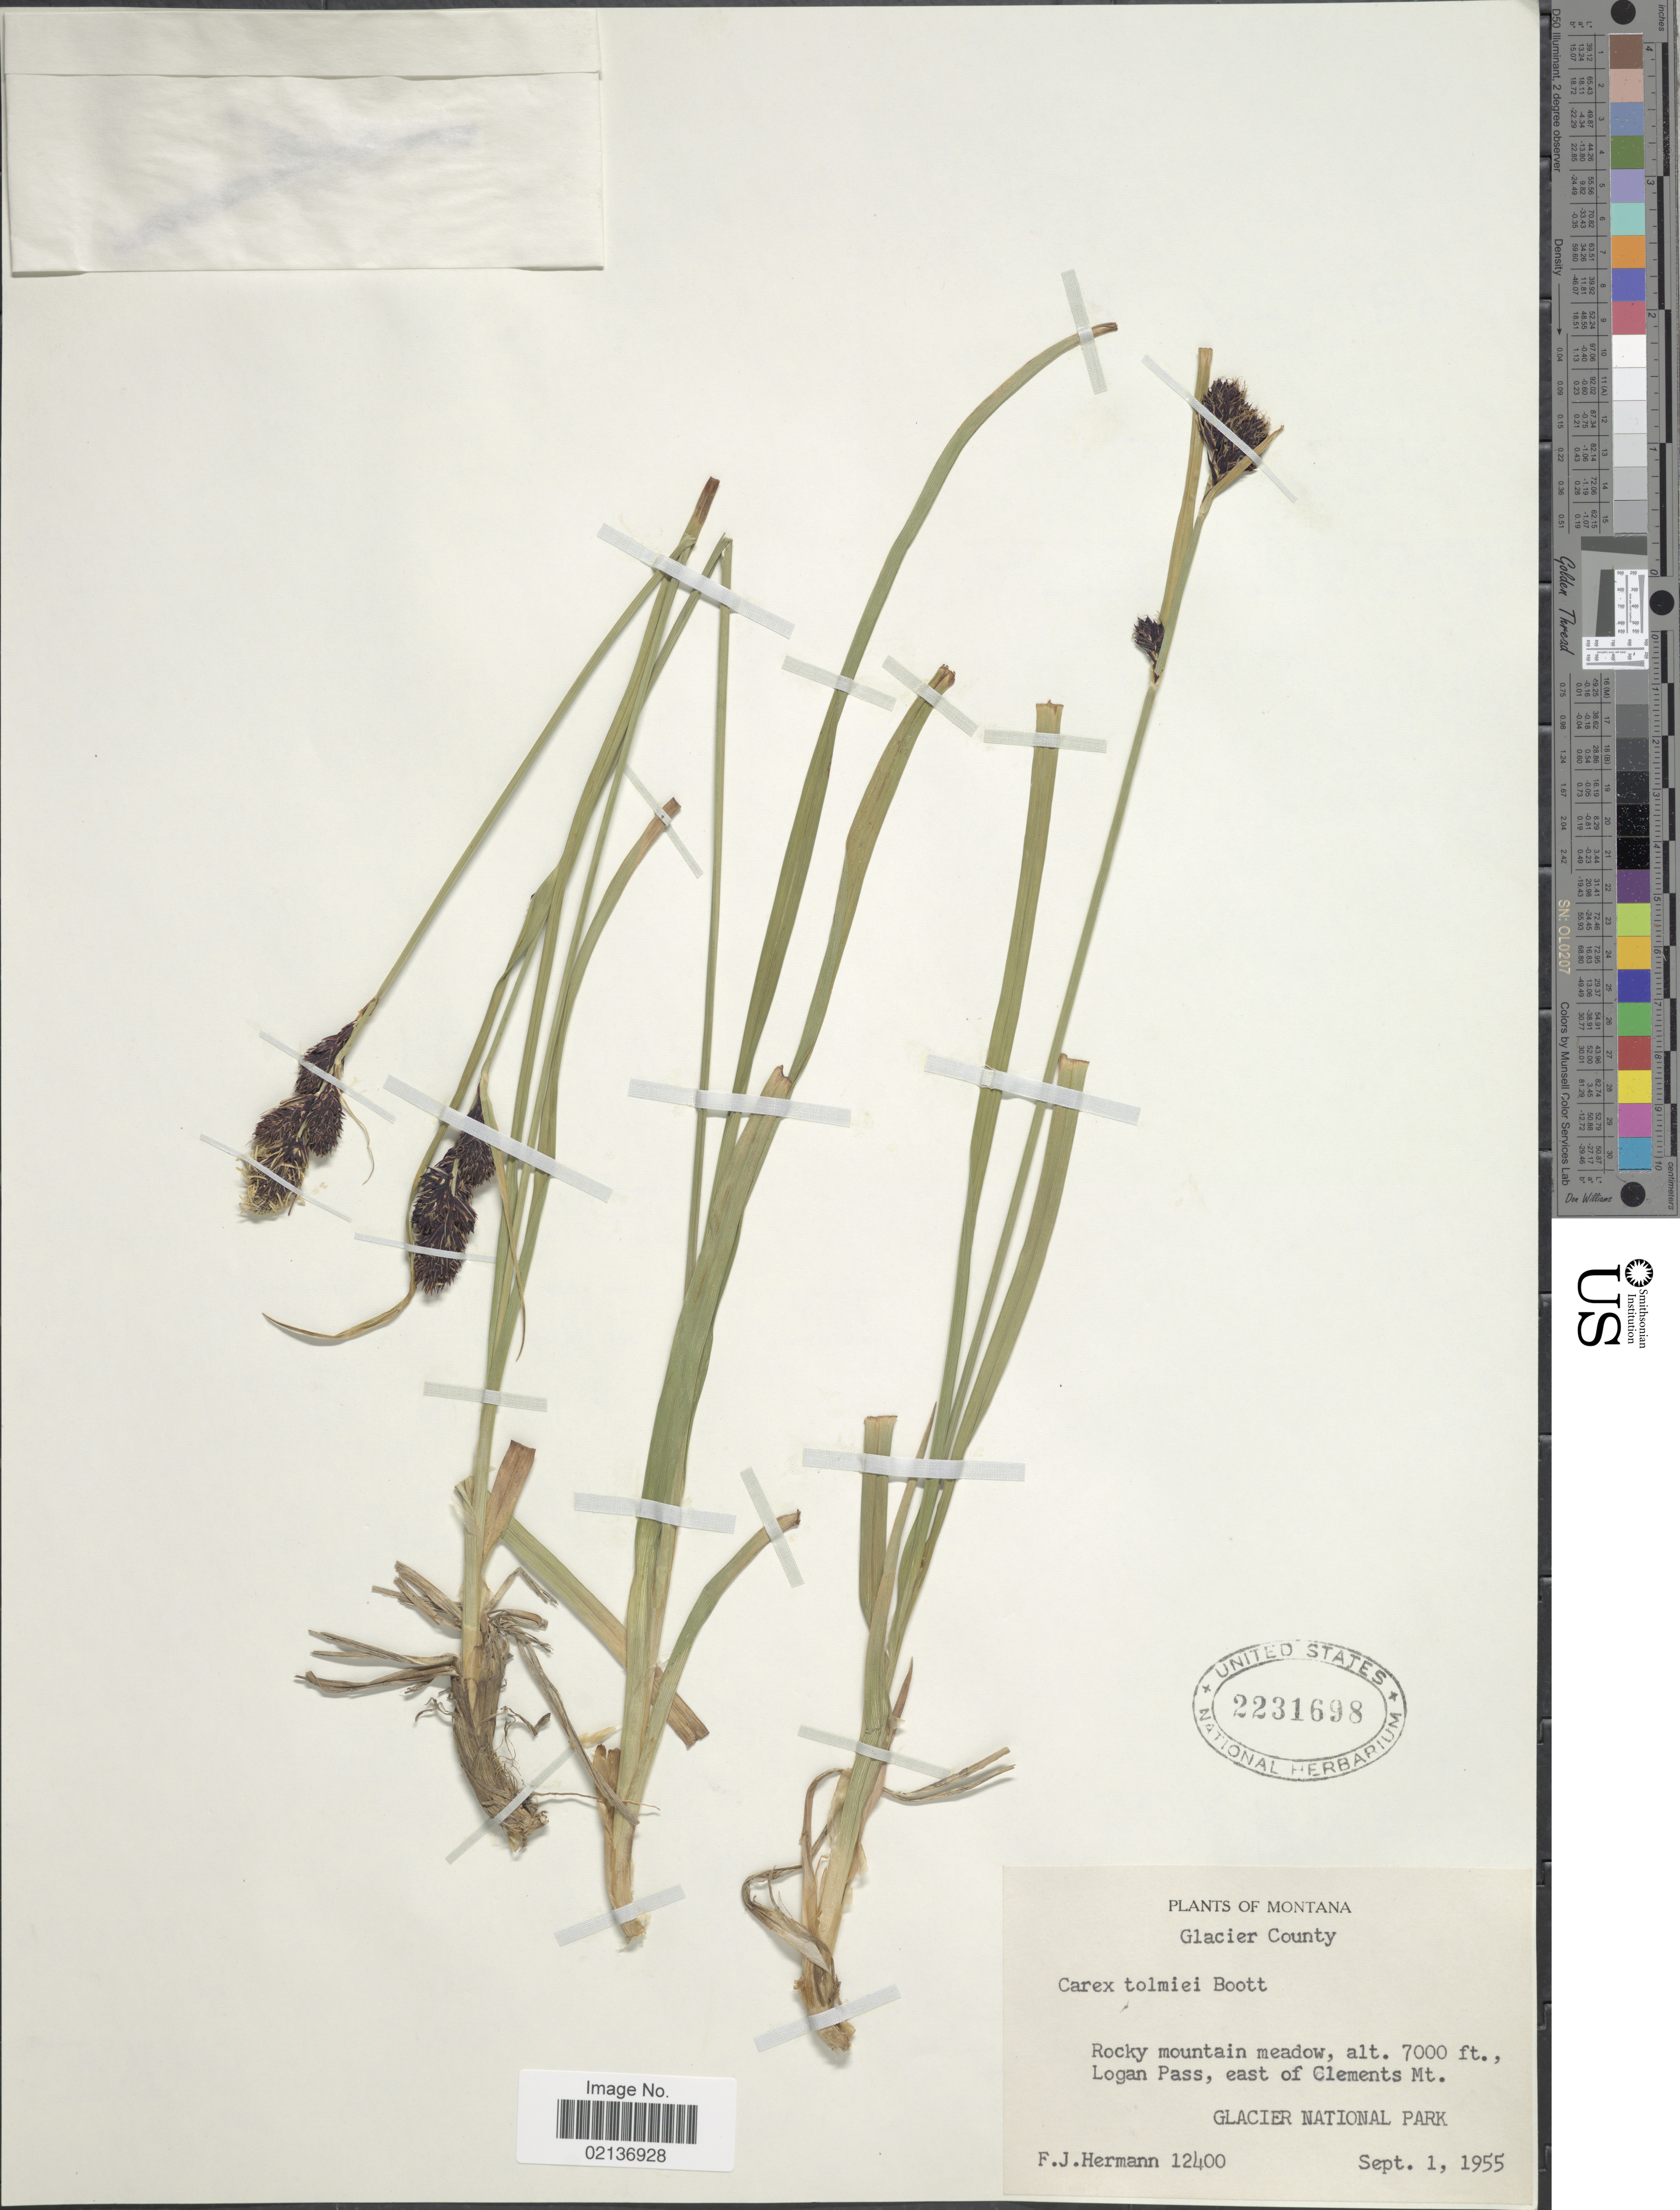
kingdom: Plantae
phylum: Tracheophyta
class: Liliopsida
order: Poales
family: Cyperaceae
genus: Carex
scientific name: Carex spectabilis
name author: Dewey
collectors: F. J. Hermann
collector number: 12400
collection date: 1955-09-01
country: United States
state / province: Montana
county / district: Glacier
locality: Logan Pass, east of Clements Mt, Glacier National Park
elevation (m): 2134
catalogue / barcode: US 2231698